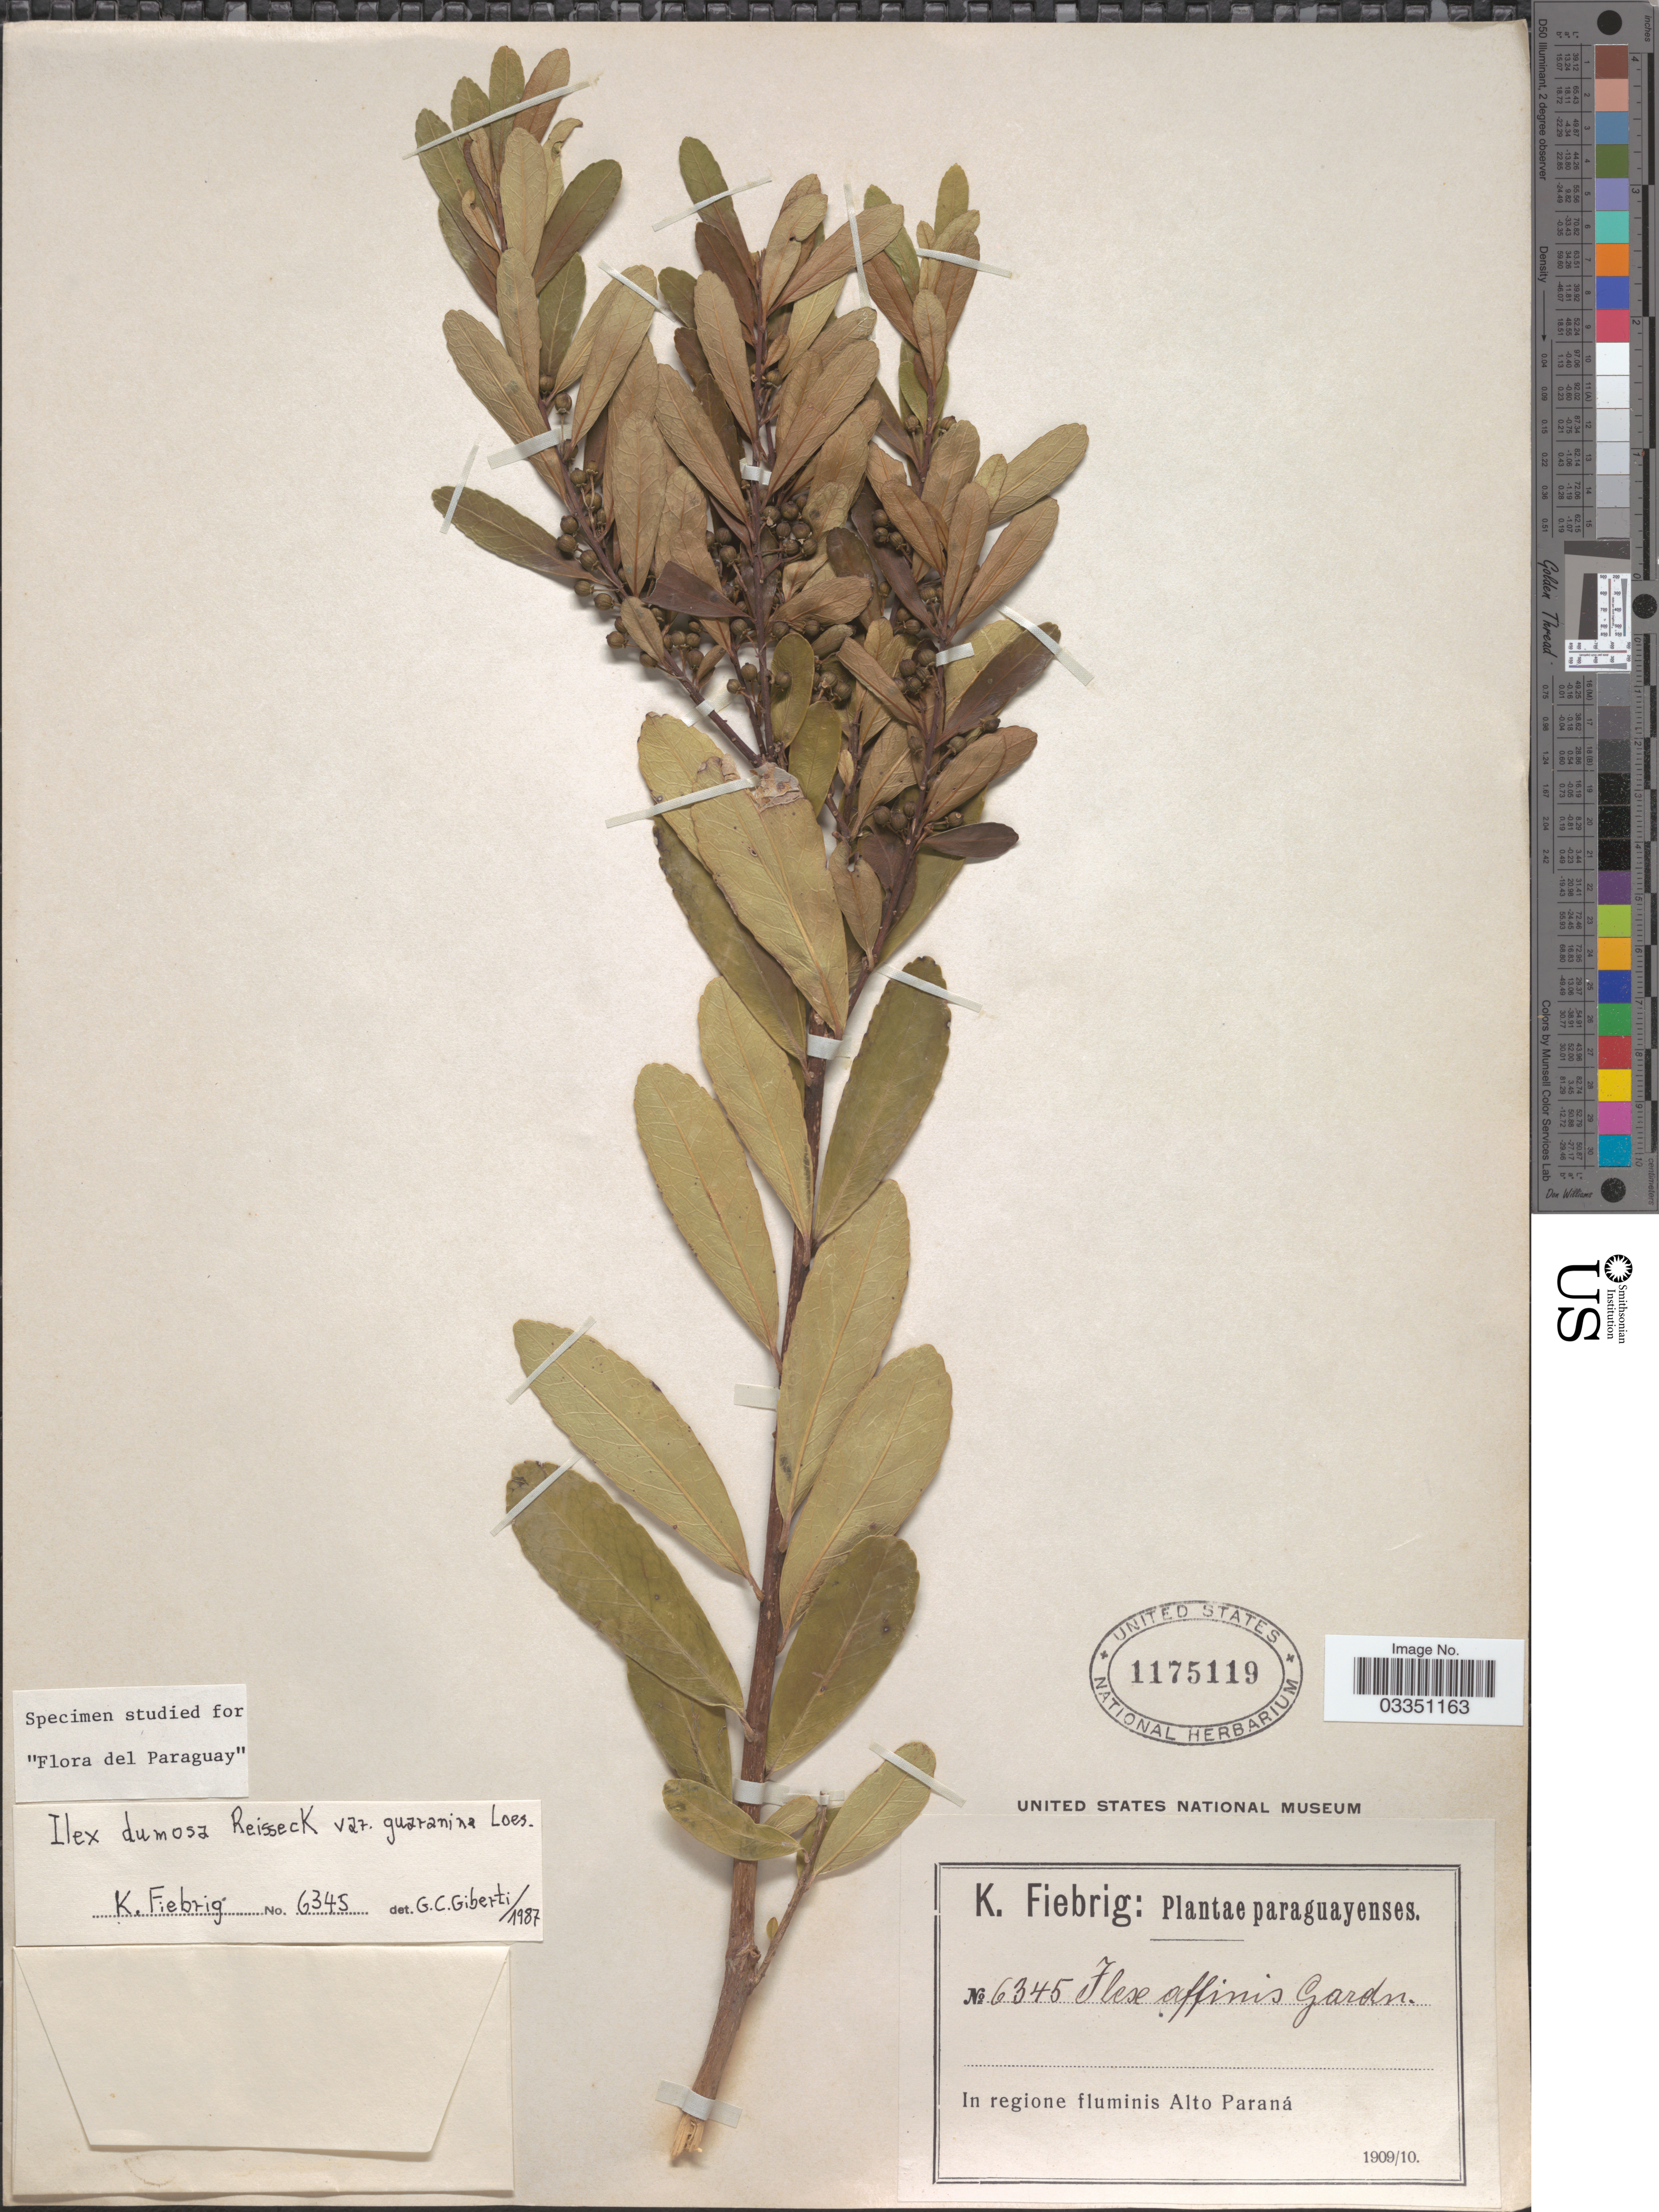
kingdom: Plantae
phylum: Tracheophyta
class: Magnoliopsida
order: Aquifoliales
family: Aquifoliaceae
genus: Ilex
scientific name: Ilex dumosa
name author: Reissek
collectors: K. Fiebrig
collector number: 6345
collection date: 1909/1910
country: Paraguay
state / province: Alto Parana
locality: In regione fluminis Alto Paraná.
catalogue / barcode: US 1175119